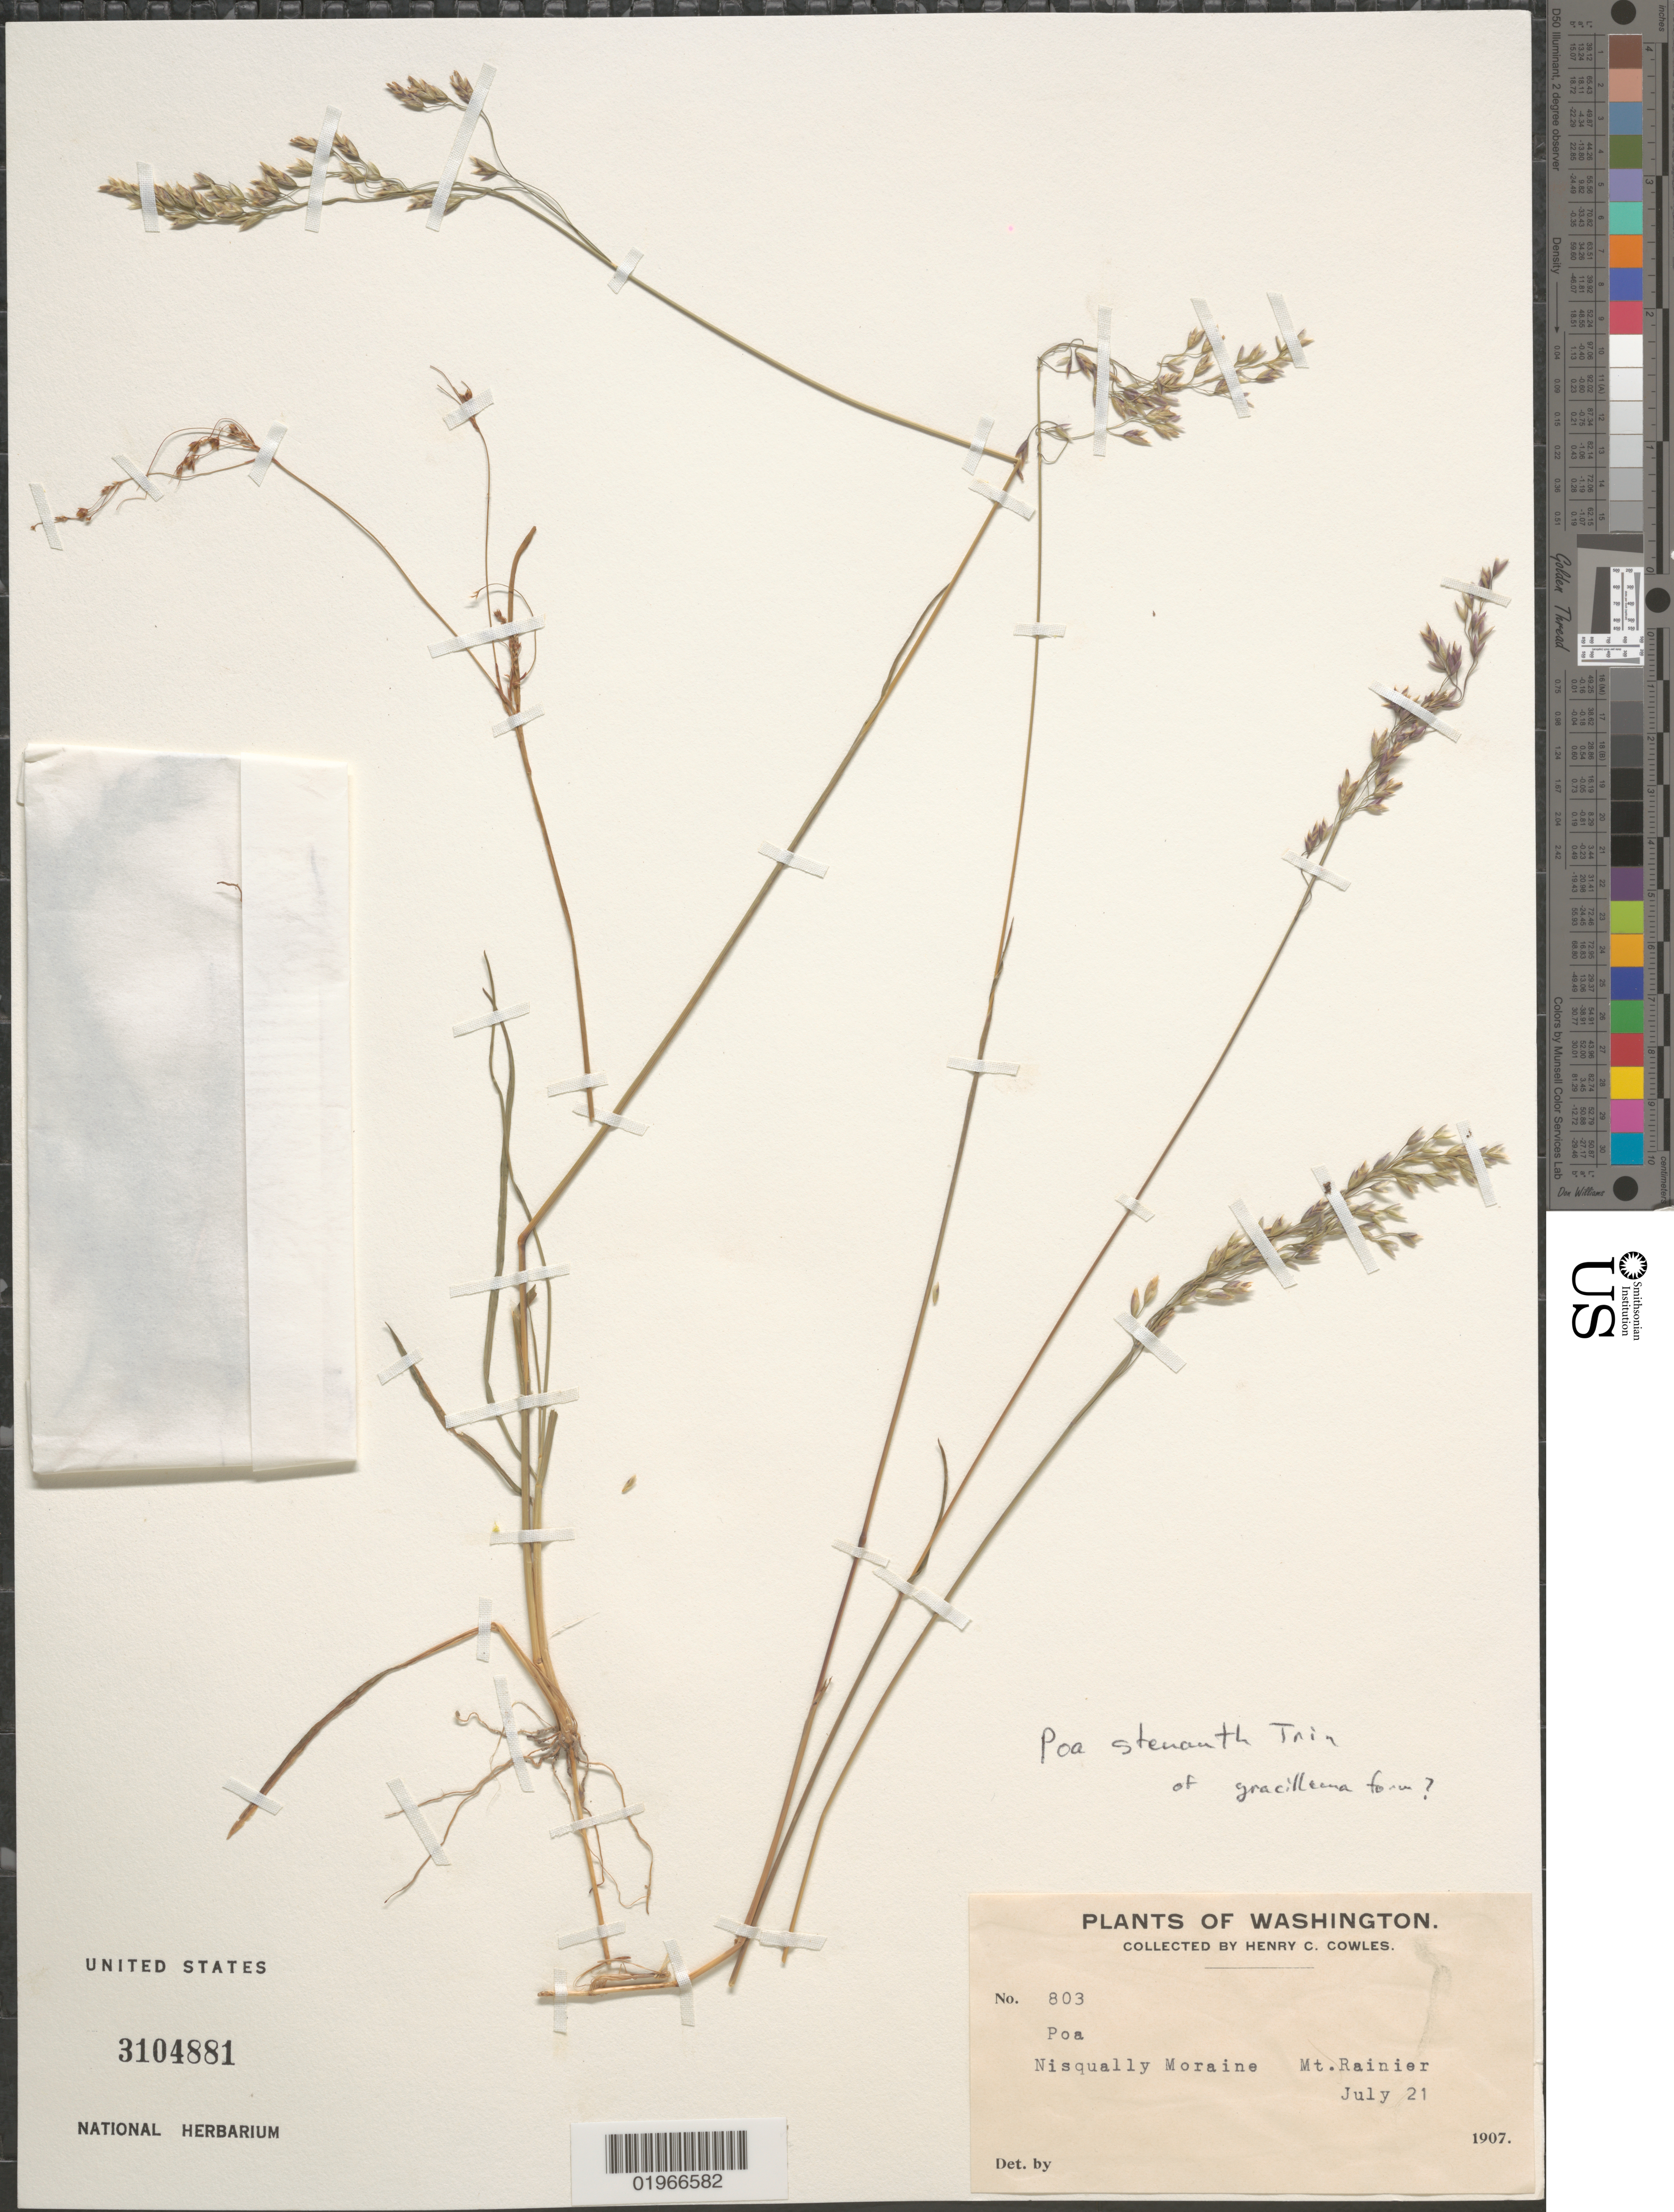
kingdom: Plantae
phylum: Tracheophyta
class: Liliopsida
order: Poales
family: Poaceae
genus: Poa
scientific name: Poa stenantha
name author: Trin.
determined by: Soreng, Robert J., Research Associate (BOT), Smithsonian Institution - National Museum of Natural History (UNITED STATES)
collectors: H. Cowles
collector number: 803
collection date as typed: July 21, 1907.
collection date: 1907-07-21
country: United States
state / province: Washington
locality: Nisqually Moraine. Mt. Rainier.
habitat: Nisqually Moraine.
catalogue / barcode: US 31040881